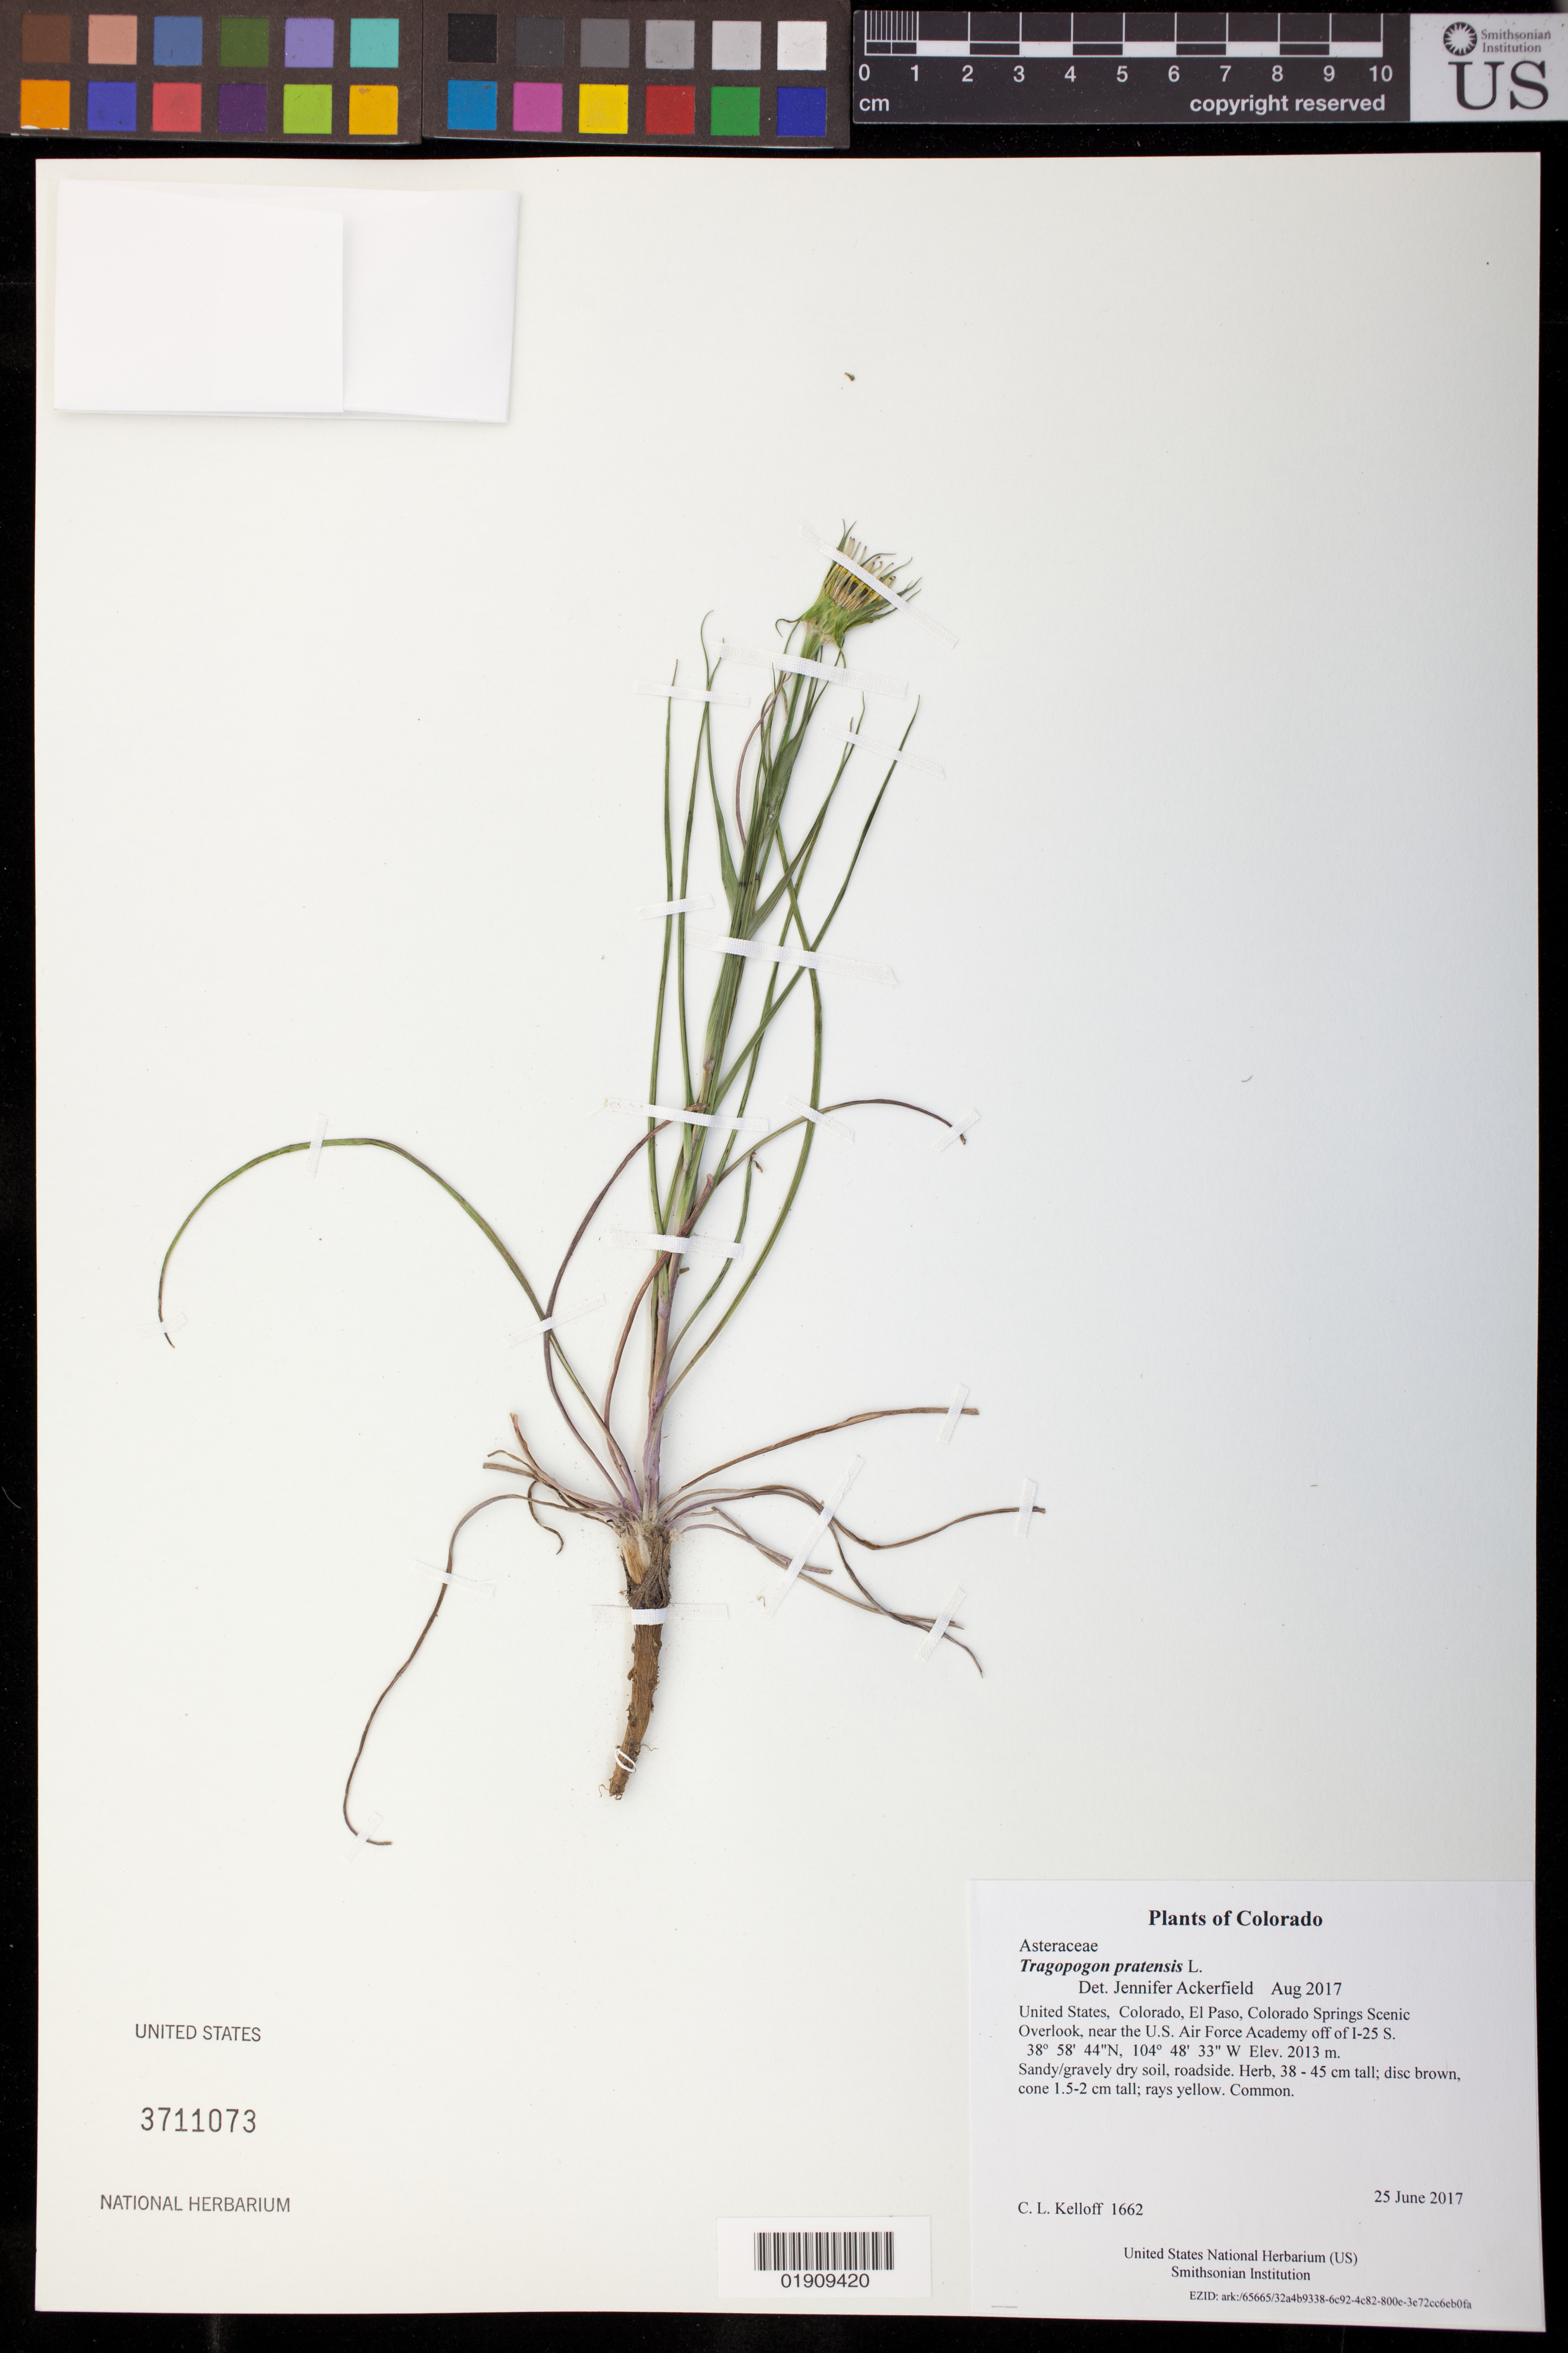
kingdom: Plantae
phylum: Tracheophyta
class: Magnoliopsida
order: Asterales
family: Asteraceae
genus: Tragopogon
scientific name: Tragopogon pratensis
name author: L.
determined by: Ackerfield, Jennifer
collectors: C. L. Kelloff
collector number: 1662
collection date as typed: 25 June 2017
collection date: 2017-06-25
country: United States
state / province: Colorado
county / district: El Paso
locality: Colorado Springs Scenic Overlook, near the U.S. Air Force Academy off of I-25 S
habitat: Sandy/gravely dry soil, roadside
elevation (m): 2013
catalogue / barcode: US 3711073